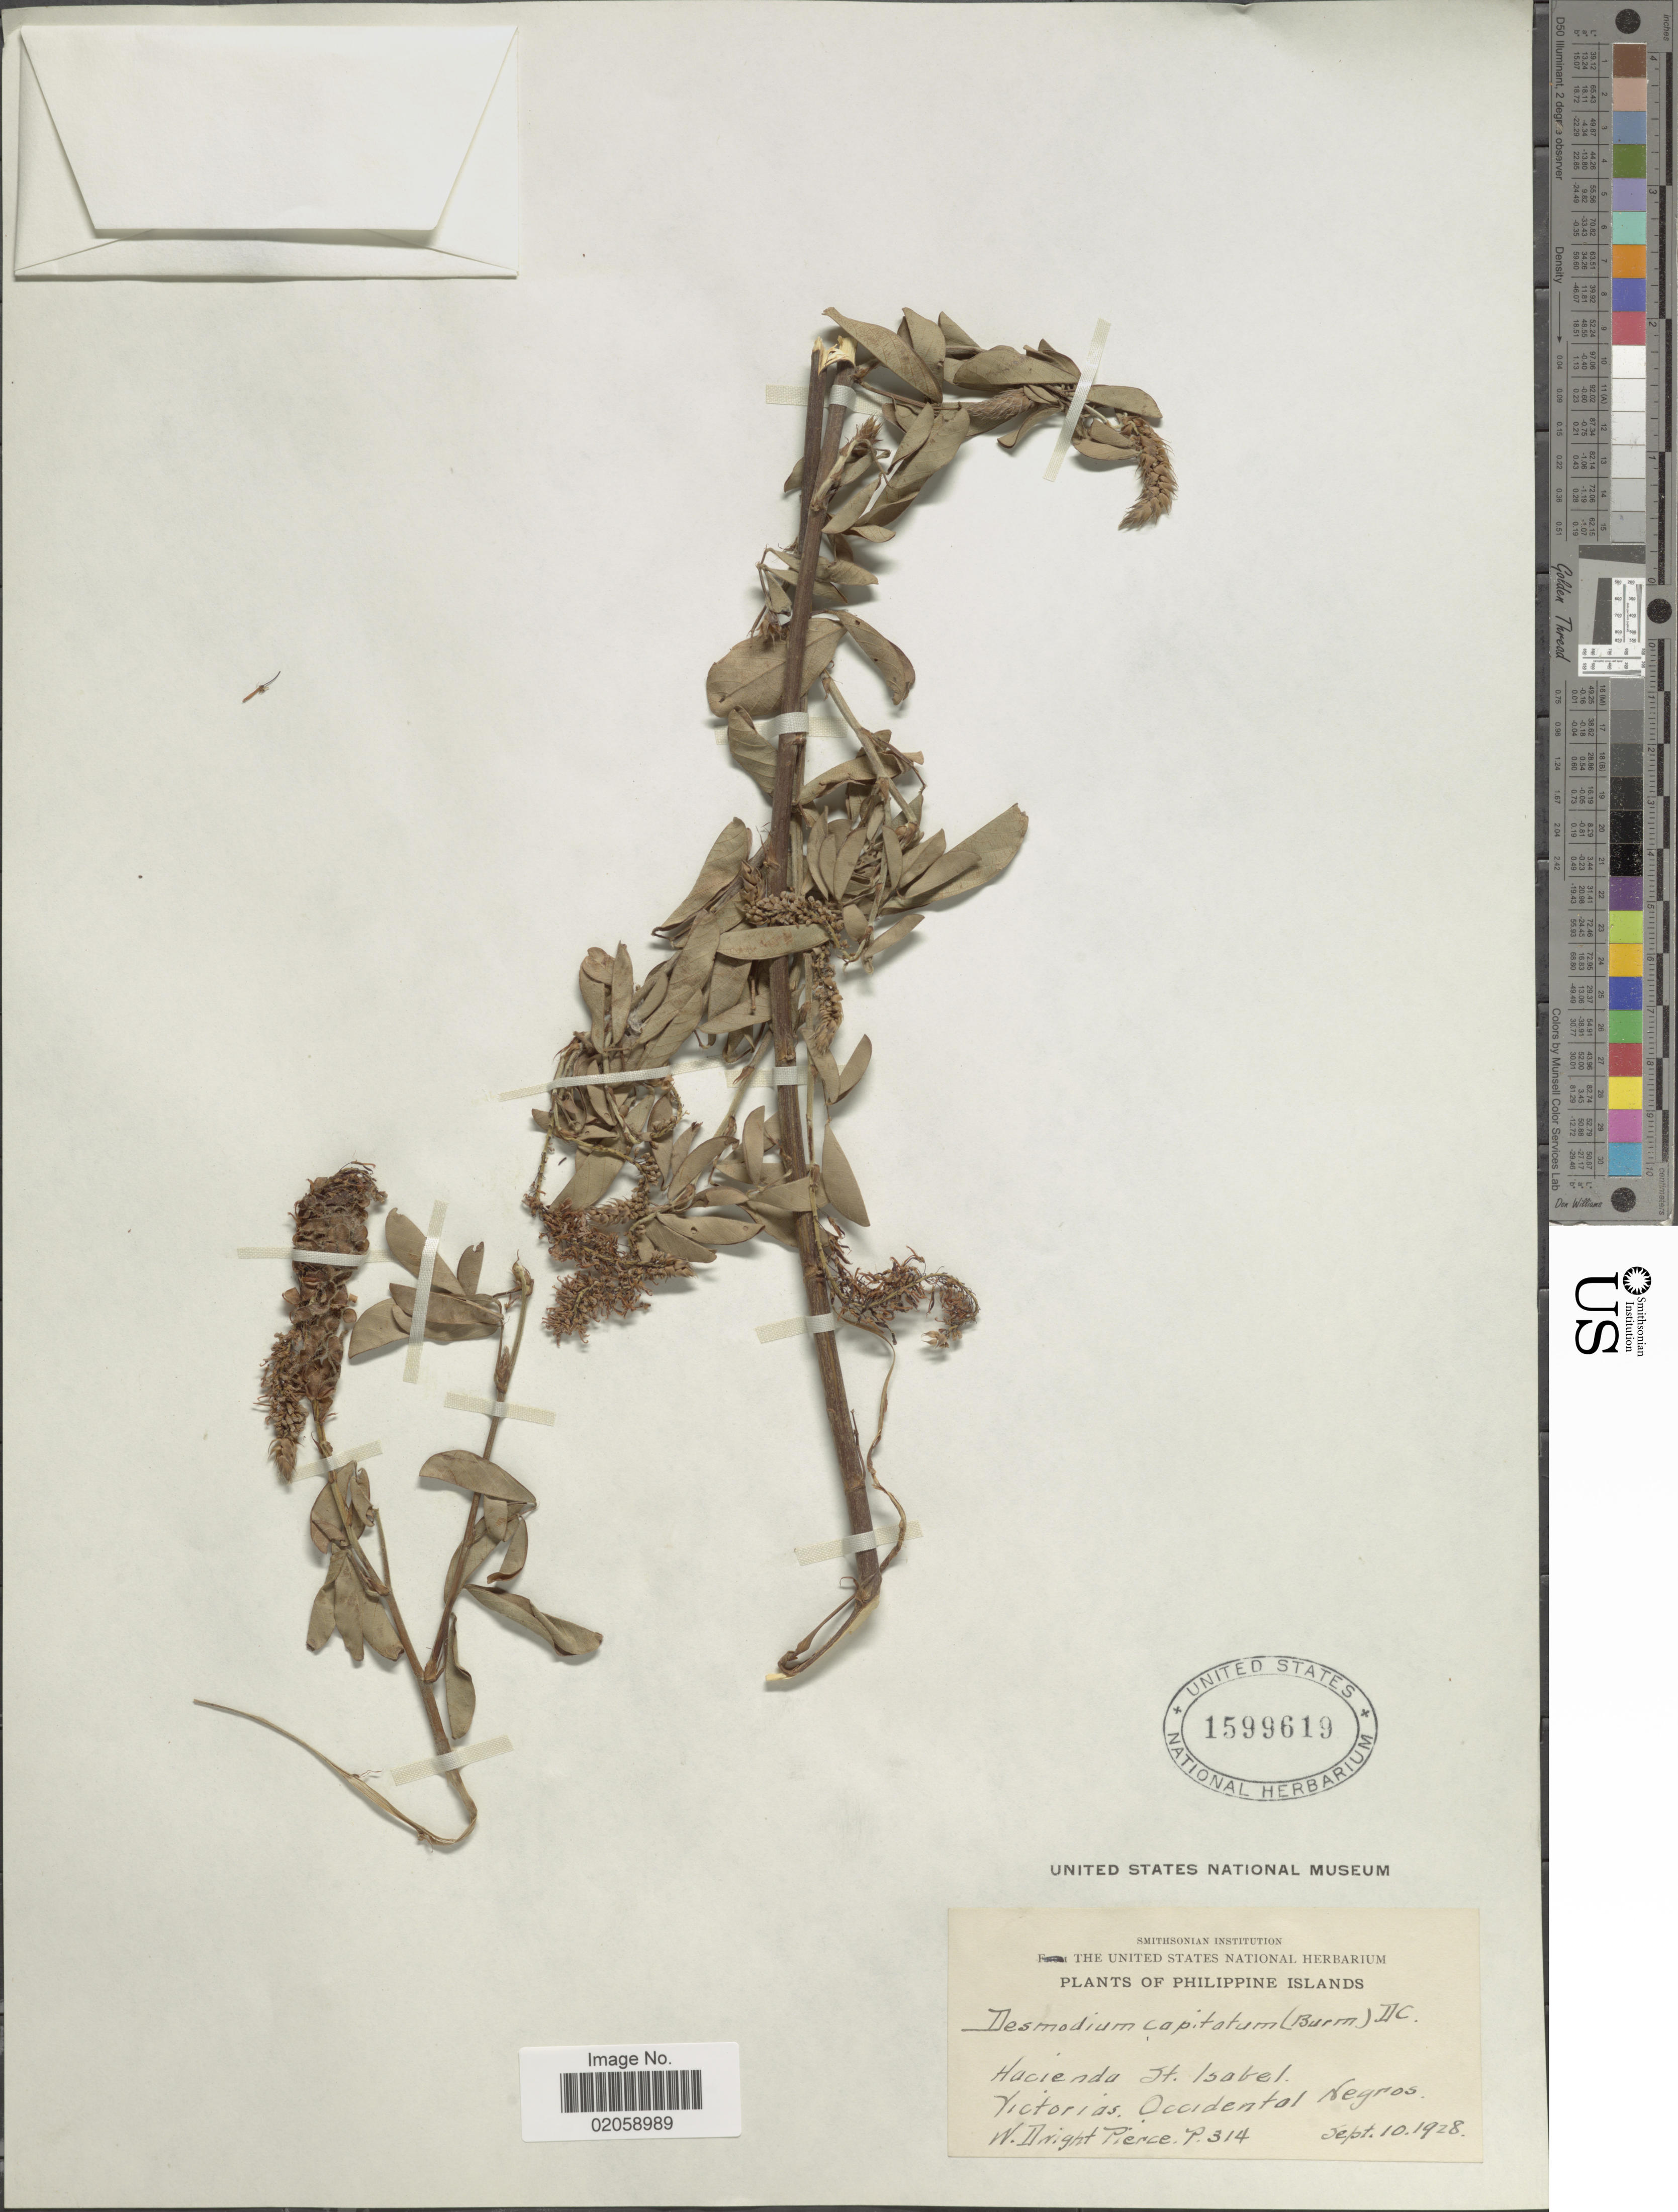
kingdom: Plantae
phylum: Tracheophyta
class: Magnoliopsida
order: Fabales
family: Fabaceae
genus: Grona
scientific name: Grona heterocarpos var. strigosa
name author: (Meeuwen) H. Ohashi & K. Ohashi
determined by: Strong, Mark T., (BOT), Smithsonian Institution - National Museum of Natural History (UNITED STATES)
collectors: W. Pierce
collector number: P314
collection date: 1928-09-10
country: Philippines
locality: Hacienda St. Isabel. Victorias. Occidental Negros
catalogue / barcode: US 1599619